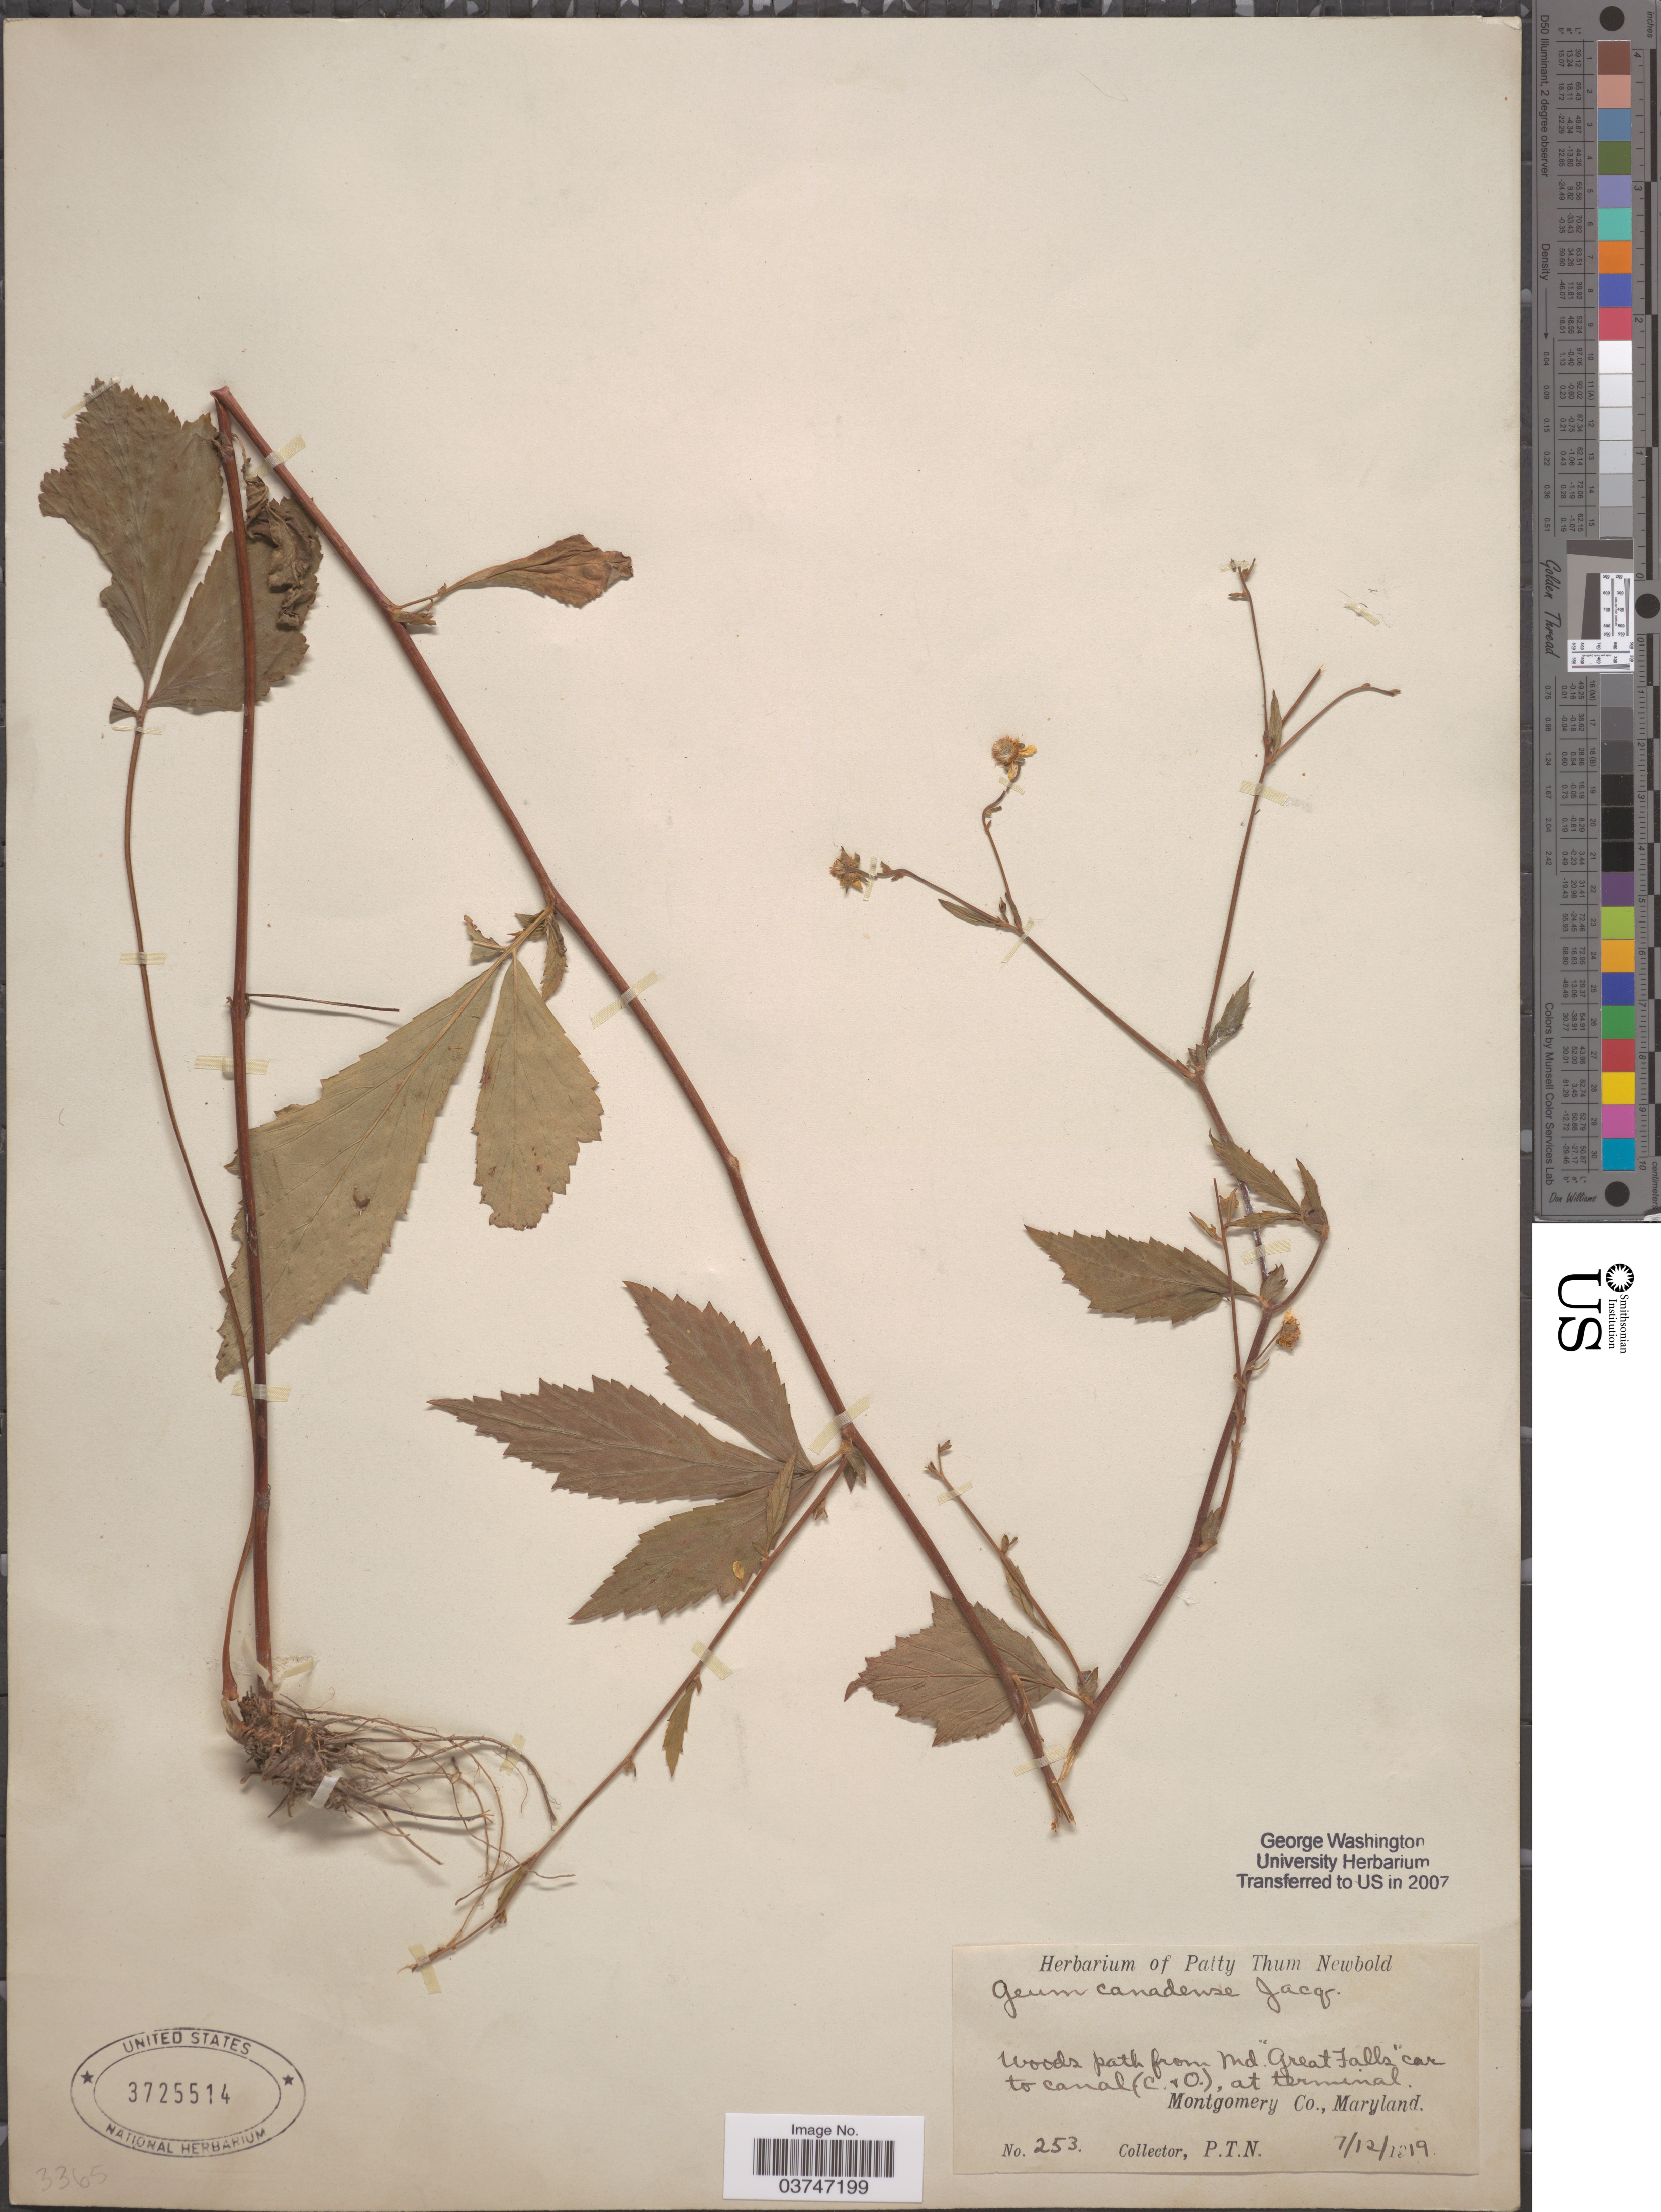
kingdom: Plantae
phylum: Tracheophyta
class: Magnoliopsida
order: Rosales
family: Rosaceae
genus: Geum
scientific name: Geum canadense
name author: Jacq.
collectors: P. Newbold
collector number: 253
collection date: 1819-07-12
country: United States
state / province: Maryland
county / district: Montgomery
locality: Woods path from Md. 'Great Falls' car to canal (C. & O.), at terminal. Montgomery Co.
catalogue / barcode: US 3725514